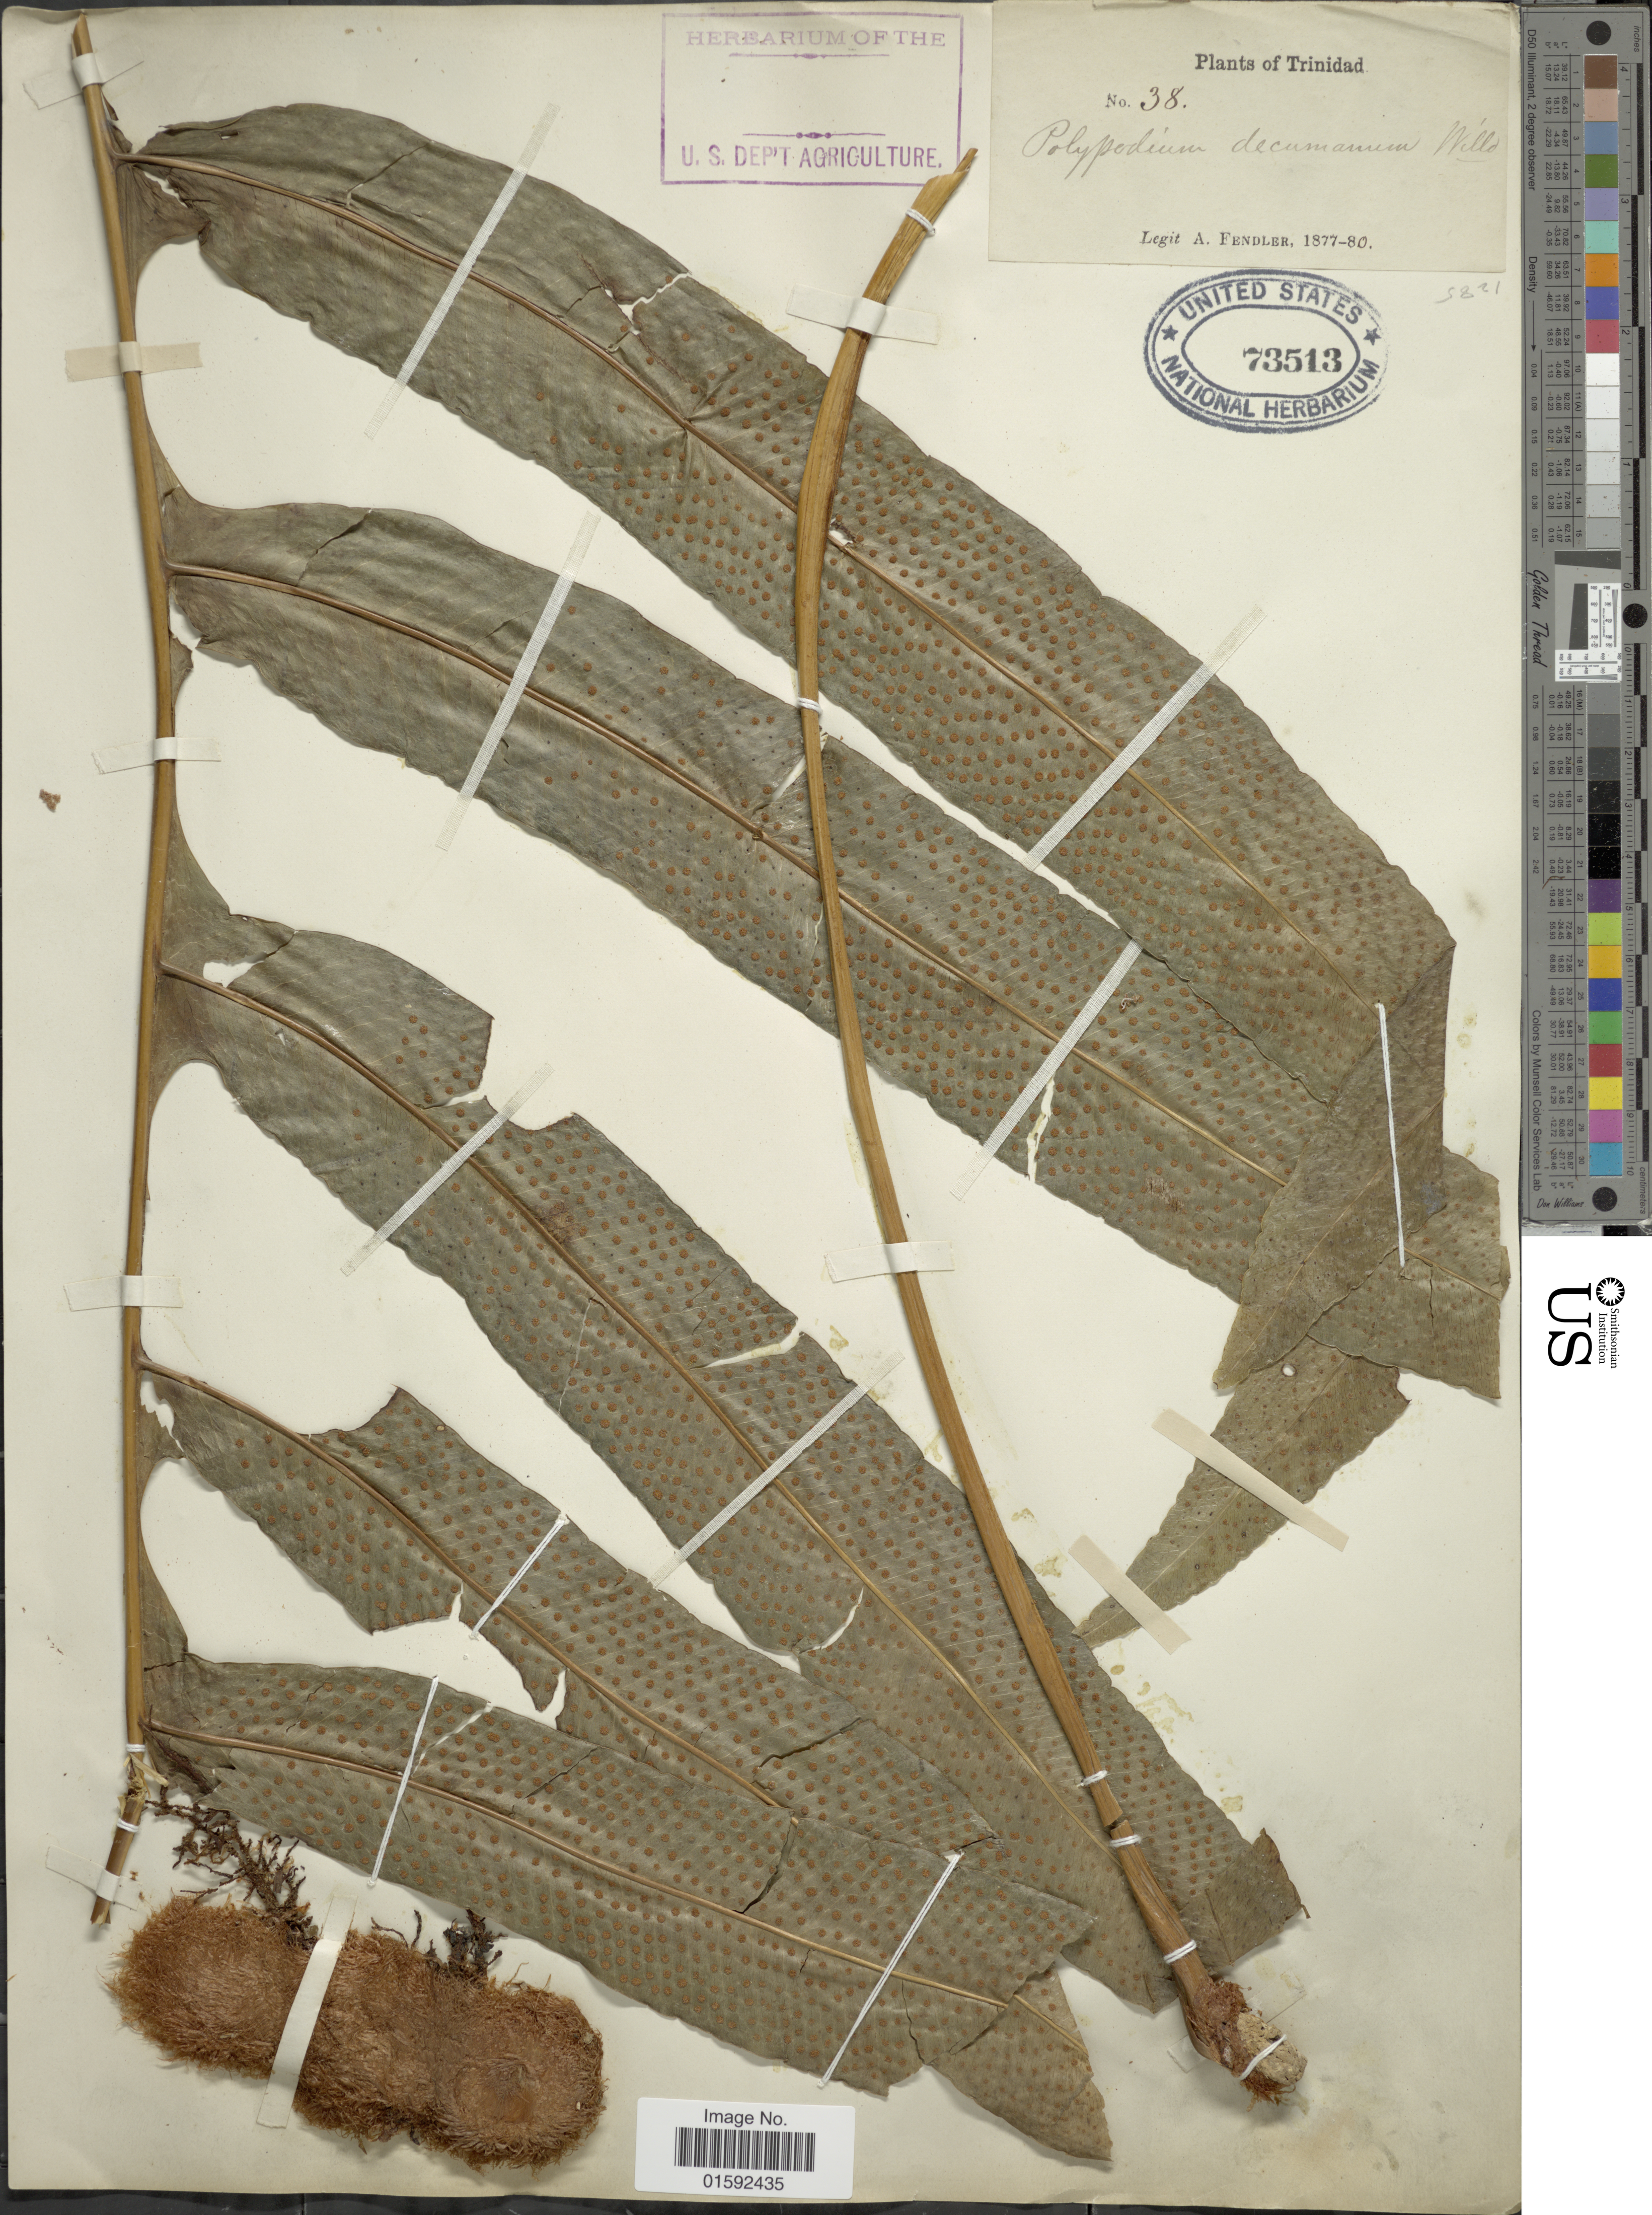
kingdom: Plantae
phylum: Tracheophyta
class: Polypodiopsida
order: Polypodiales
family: Polypodiaceae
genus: Phlebodium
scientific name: Phlebodium decumanum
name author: (Willd.) J. Sm.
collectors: A. Fendler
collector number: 38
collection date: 1870/1880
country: Trinidad and Tobago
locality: Trinidad.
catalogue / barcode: US 73513